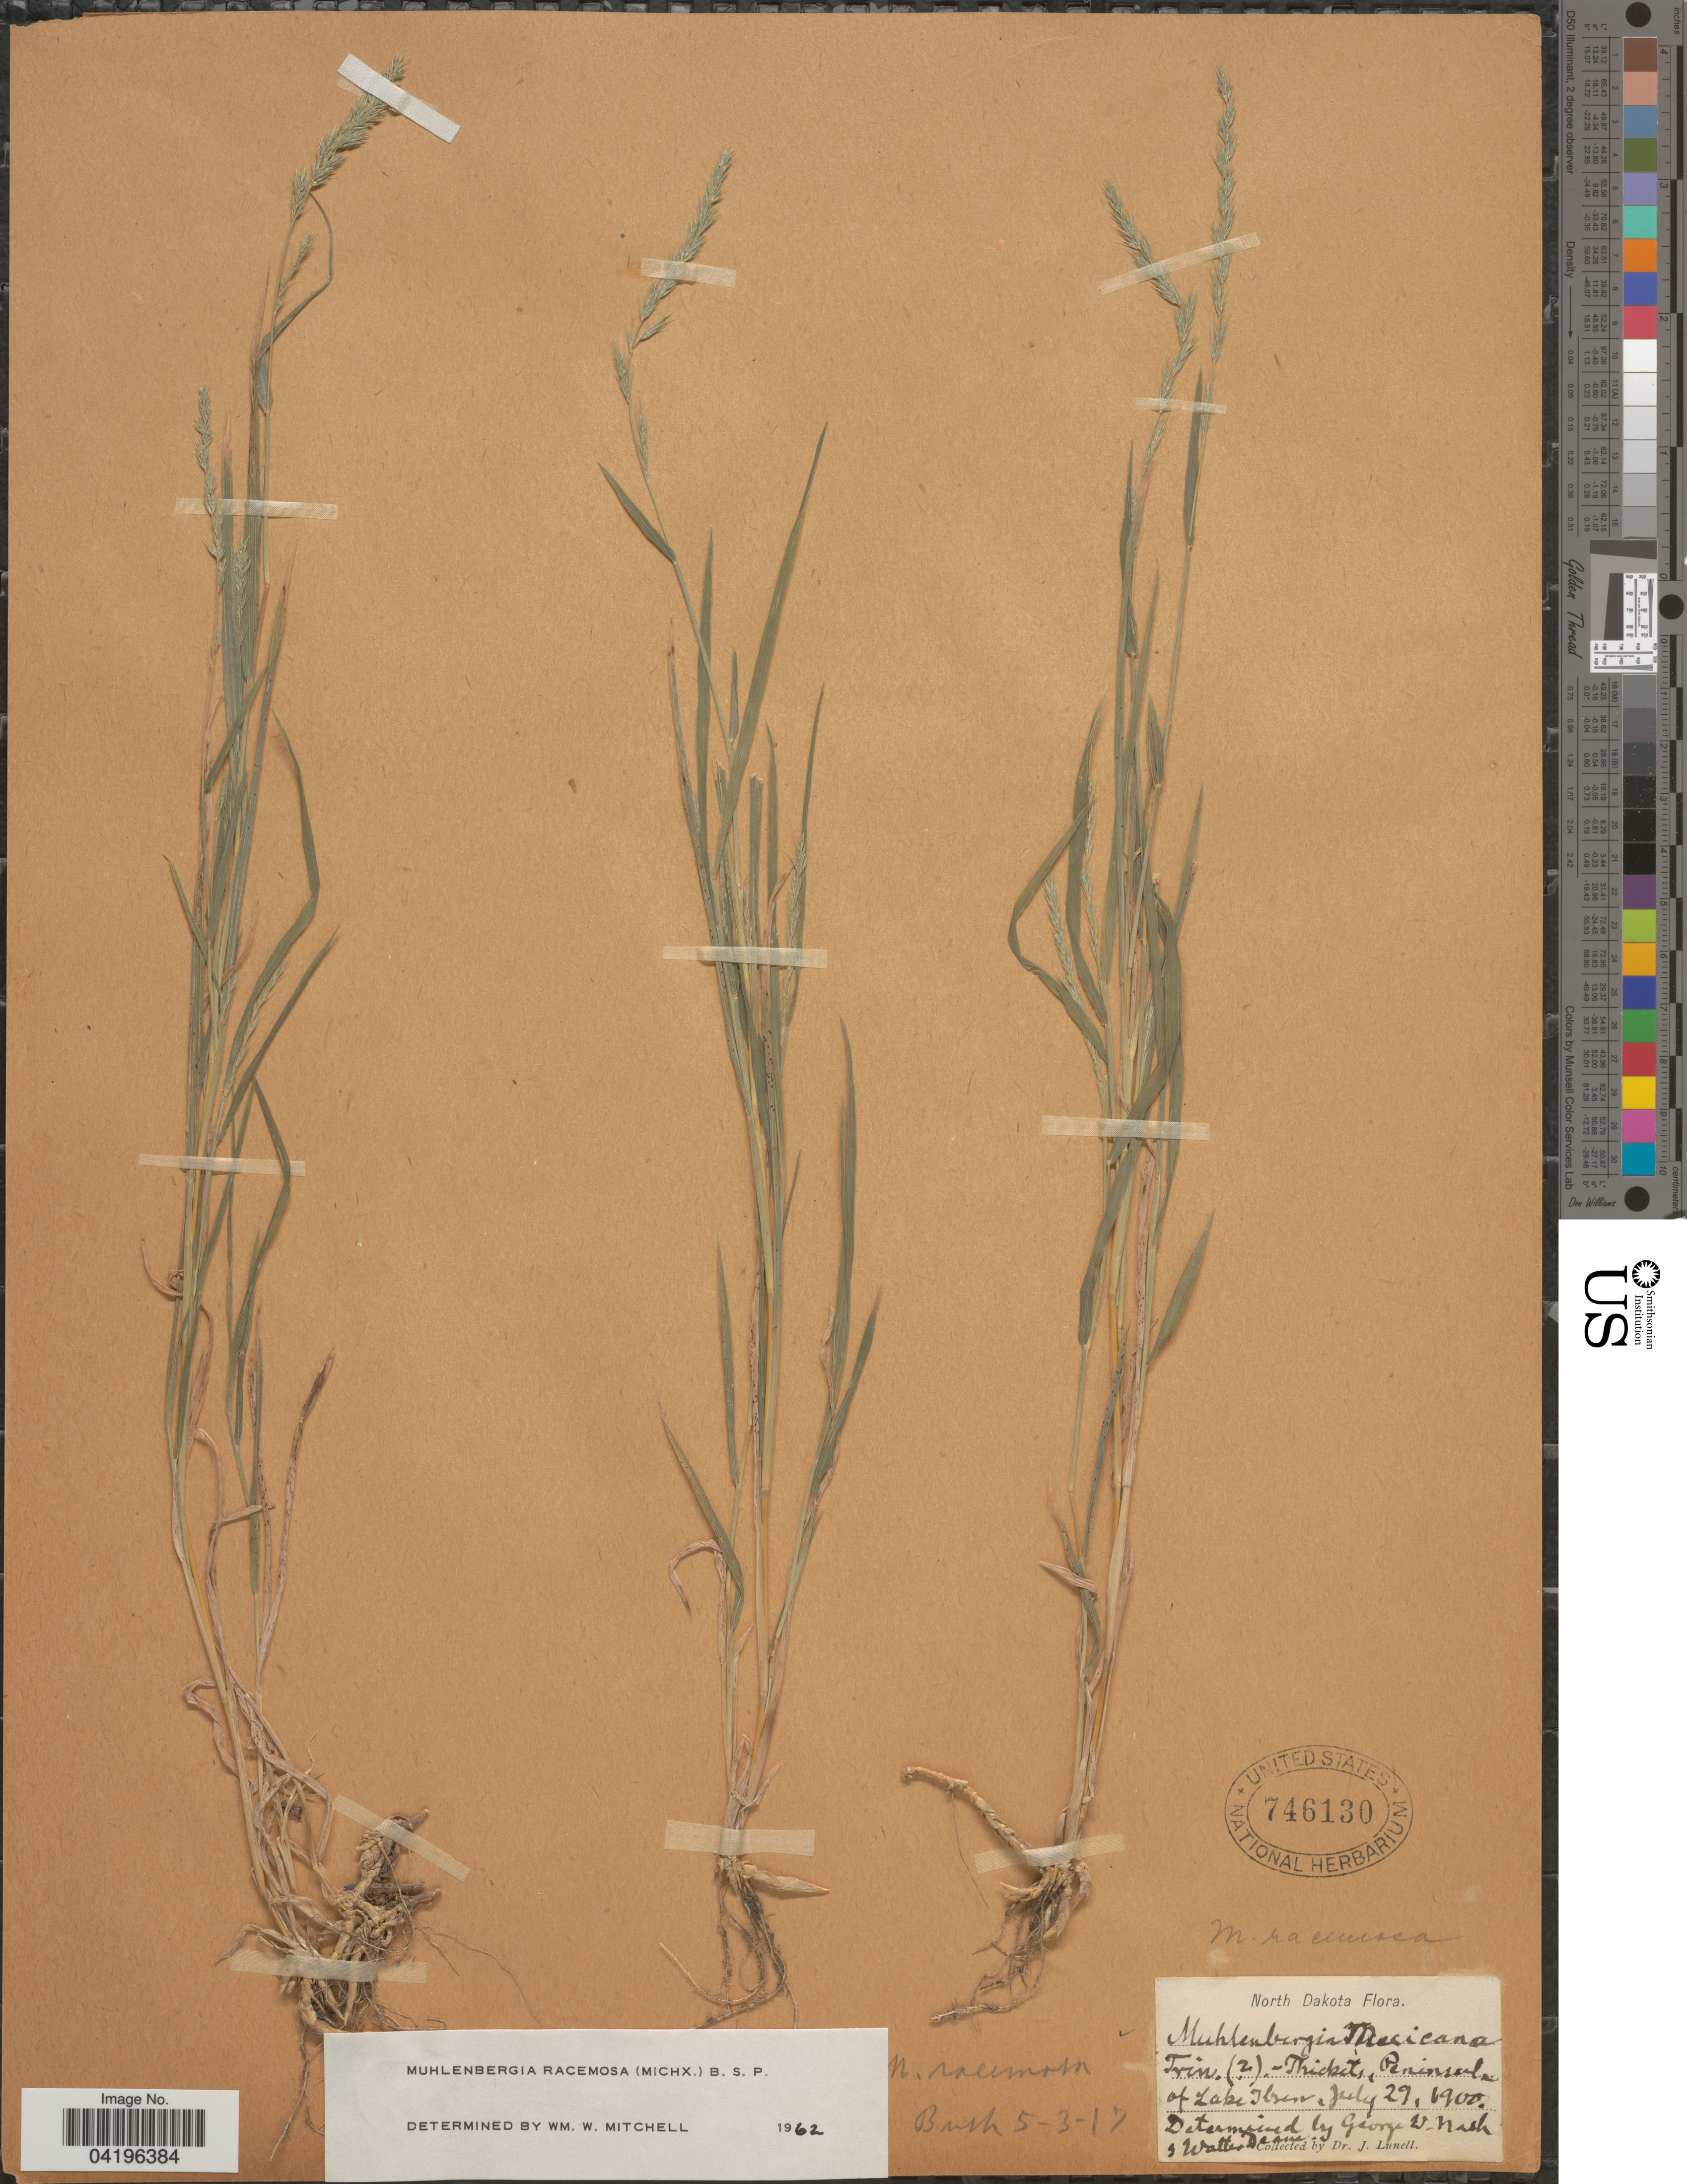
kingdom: Plantae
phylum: Tracheophyta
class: Liliopsida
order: Poales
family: Poaceae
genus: Muhlenbergia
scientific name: Muhlenbergia racemosa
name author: (Michx.) Britton et al.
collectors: J. Lunell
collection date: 1900-07-29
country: United States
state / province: North Dakota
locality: Peninsula of Lake Ibsen.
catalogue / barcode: US 746130